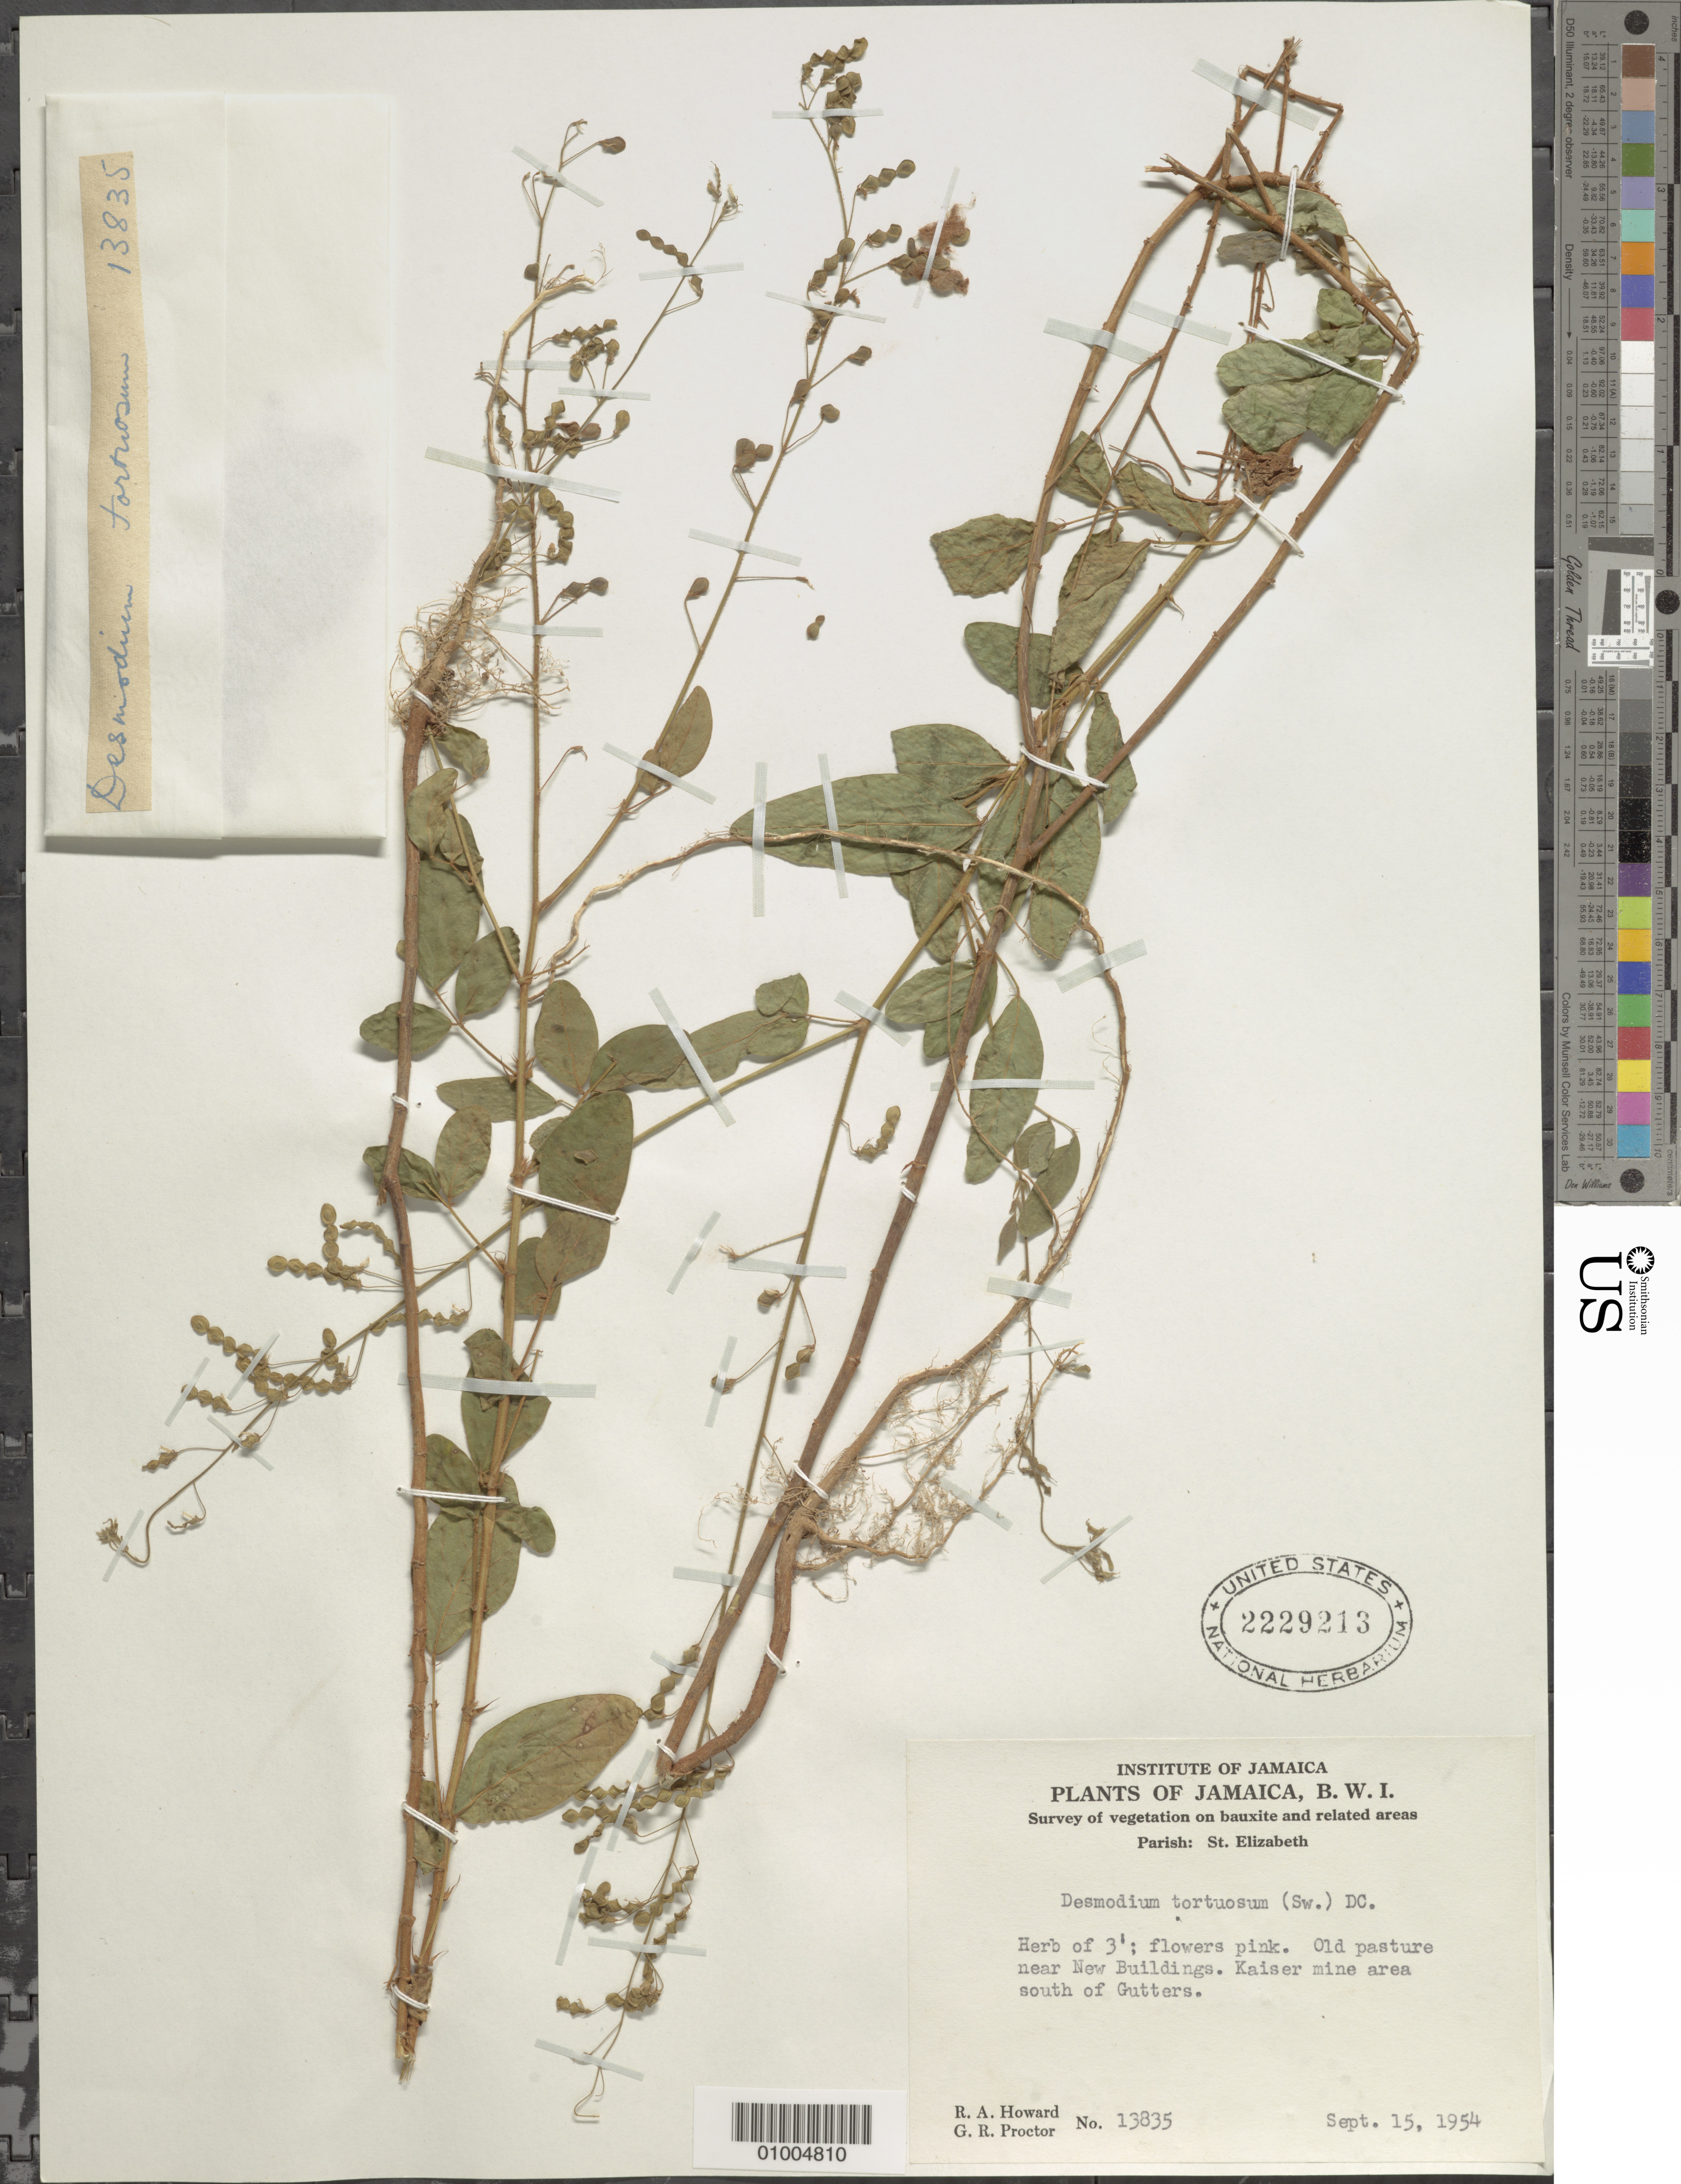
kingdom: Plantae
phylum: Tracheophyta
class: Magnoliopsida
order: Fabales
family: Fabaceae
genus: Desmodium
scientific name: Desmodium tortuosum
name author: (Sw.) DC.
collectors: R. A. Howard & G. R. Proctor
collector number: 13835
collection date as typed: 15 Sep 1954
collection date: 1954-09-15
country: Jamaica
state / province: Saint Elizabeth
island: Jamaica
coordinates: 0 N, 0 E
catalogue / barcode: US 2229213